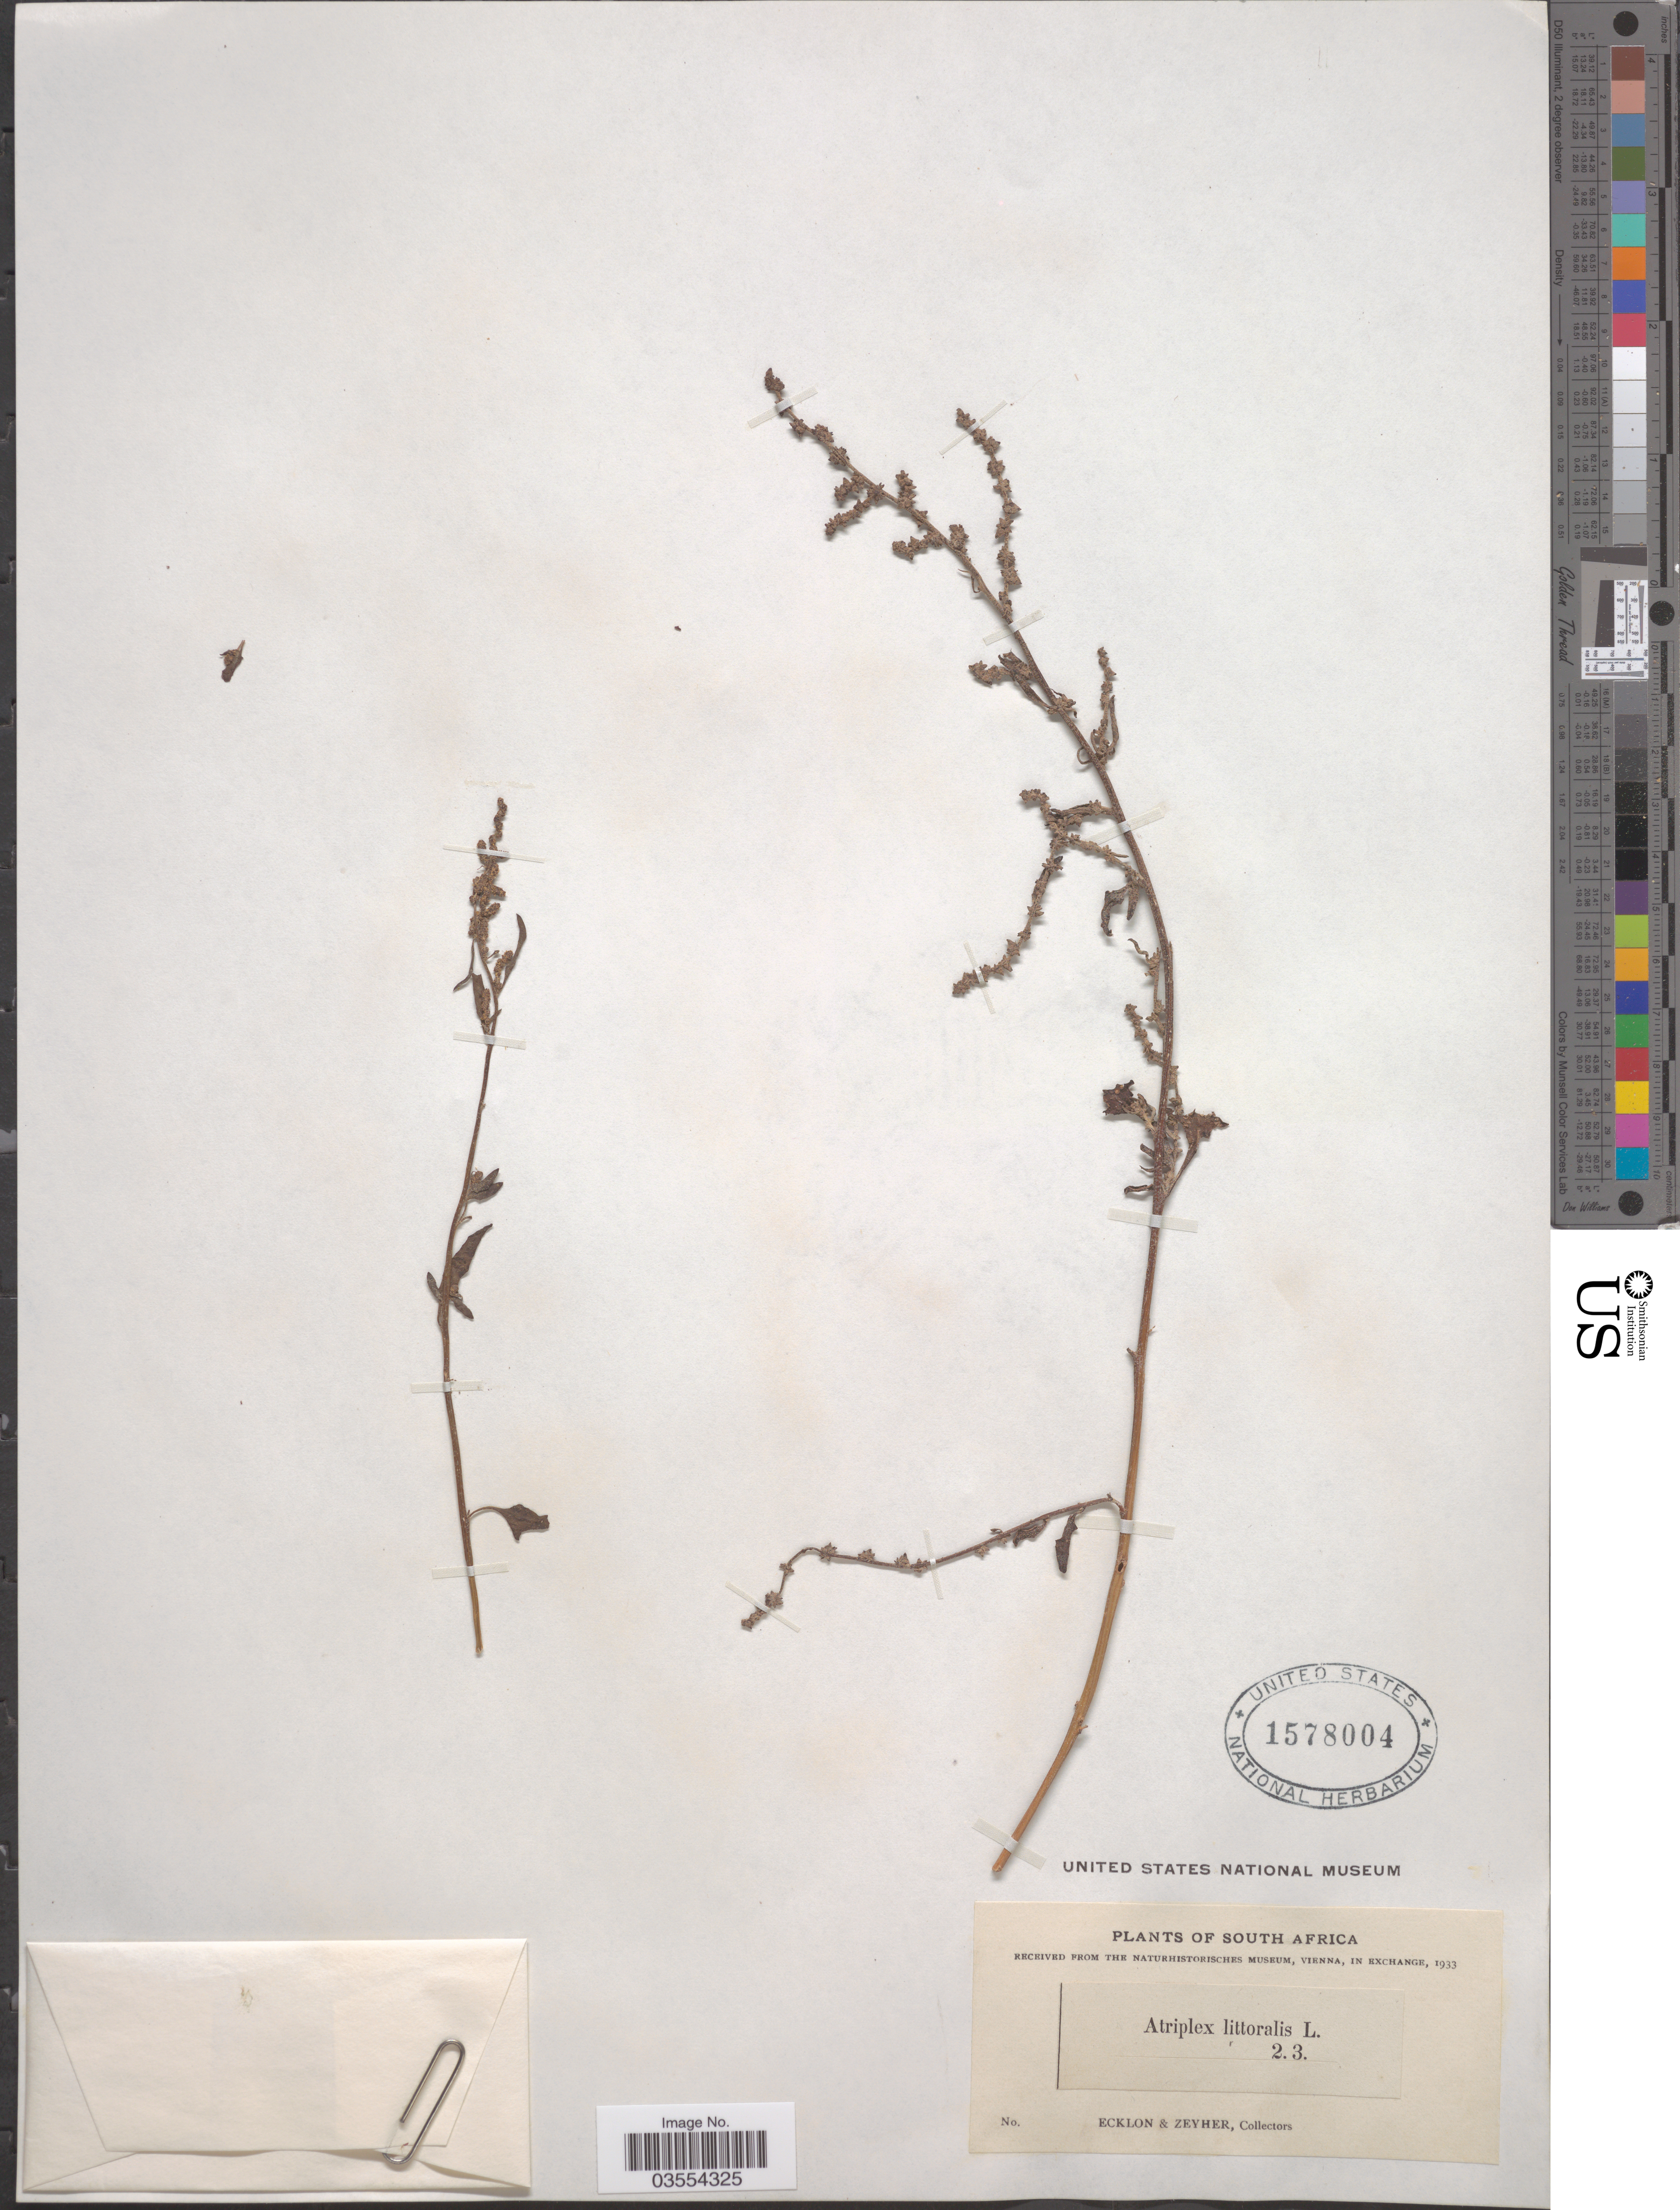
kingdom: Plantae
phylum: Tracheophyta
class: Magnoliopsida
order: Caryophyllales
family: Amaranthaceae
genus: Atriplex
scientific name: Atriplex littoralis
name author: L.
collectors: -. Ecklon & -. Zeyher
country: South Africa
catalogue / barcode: US 1578004